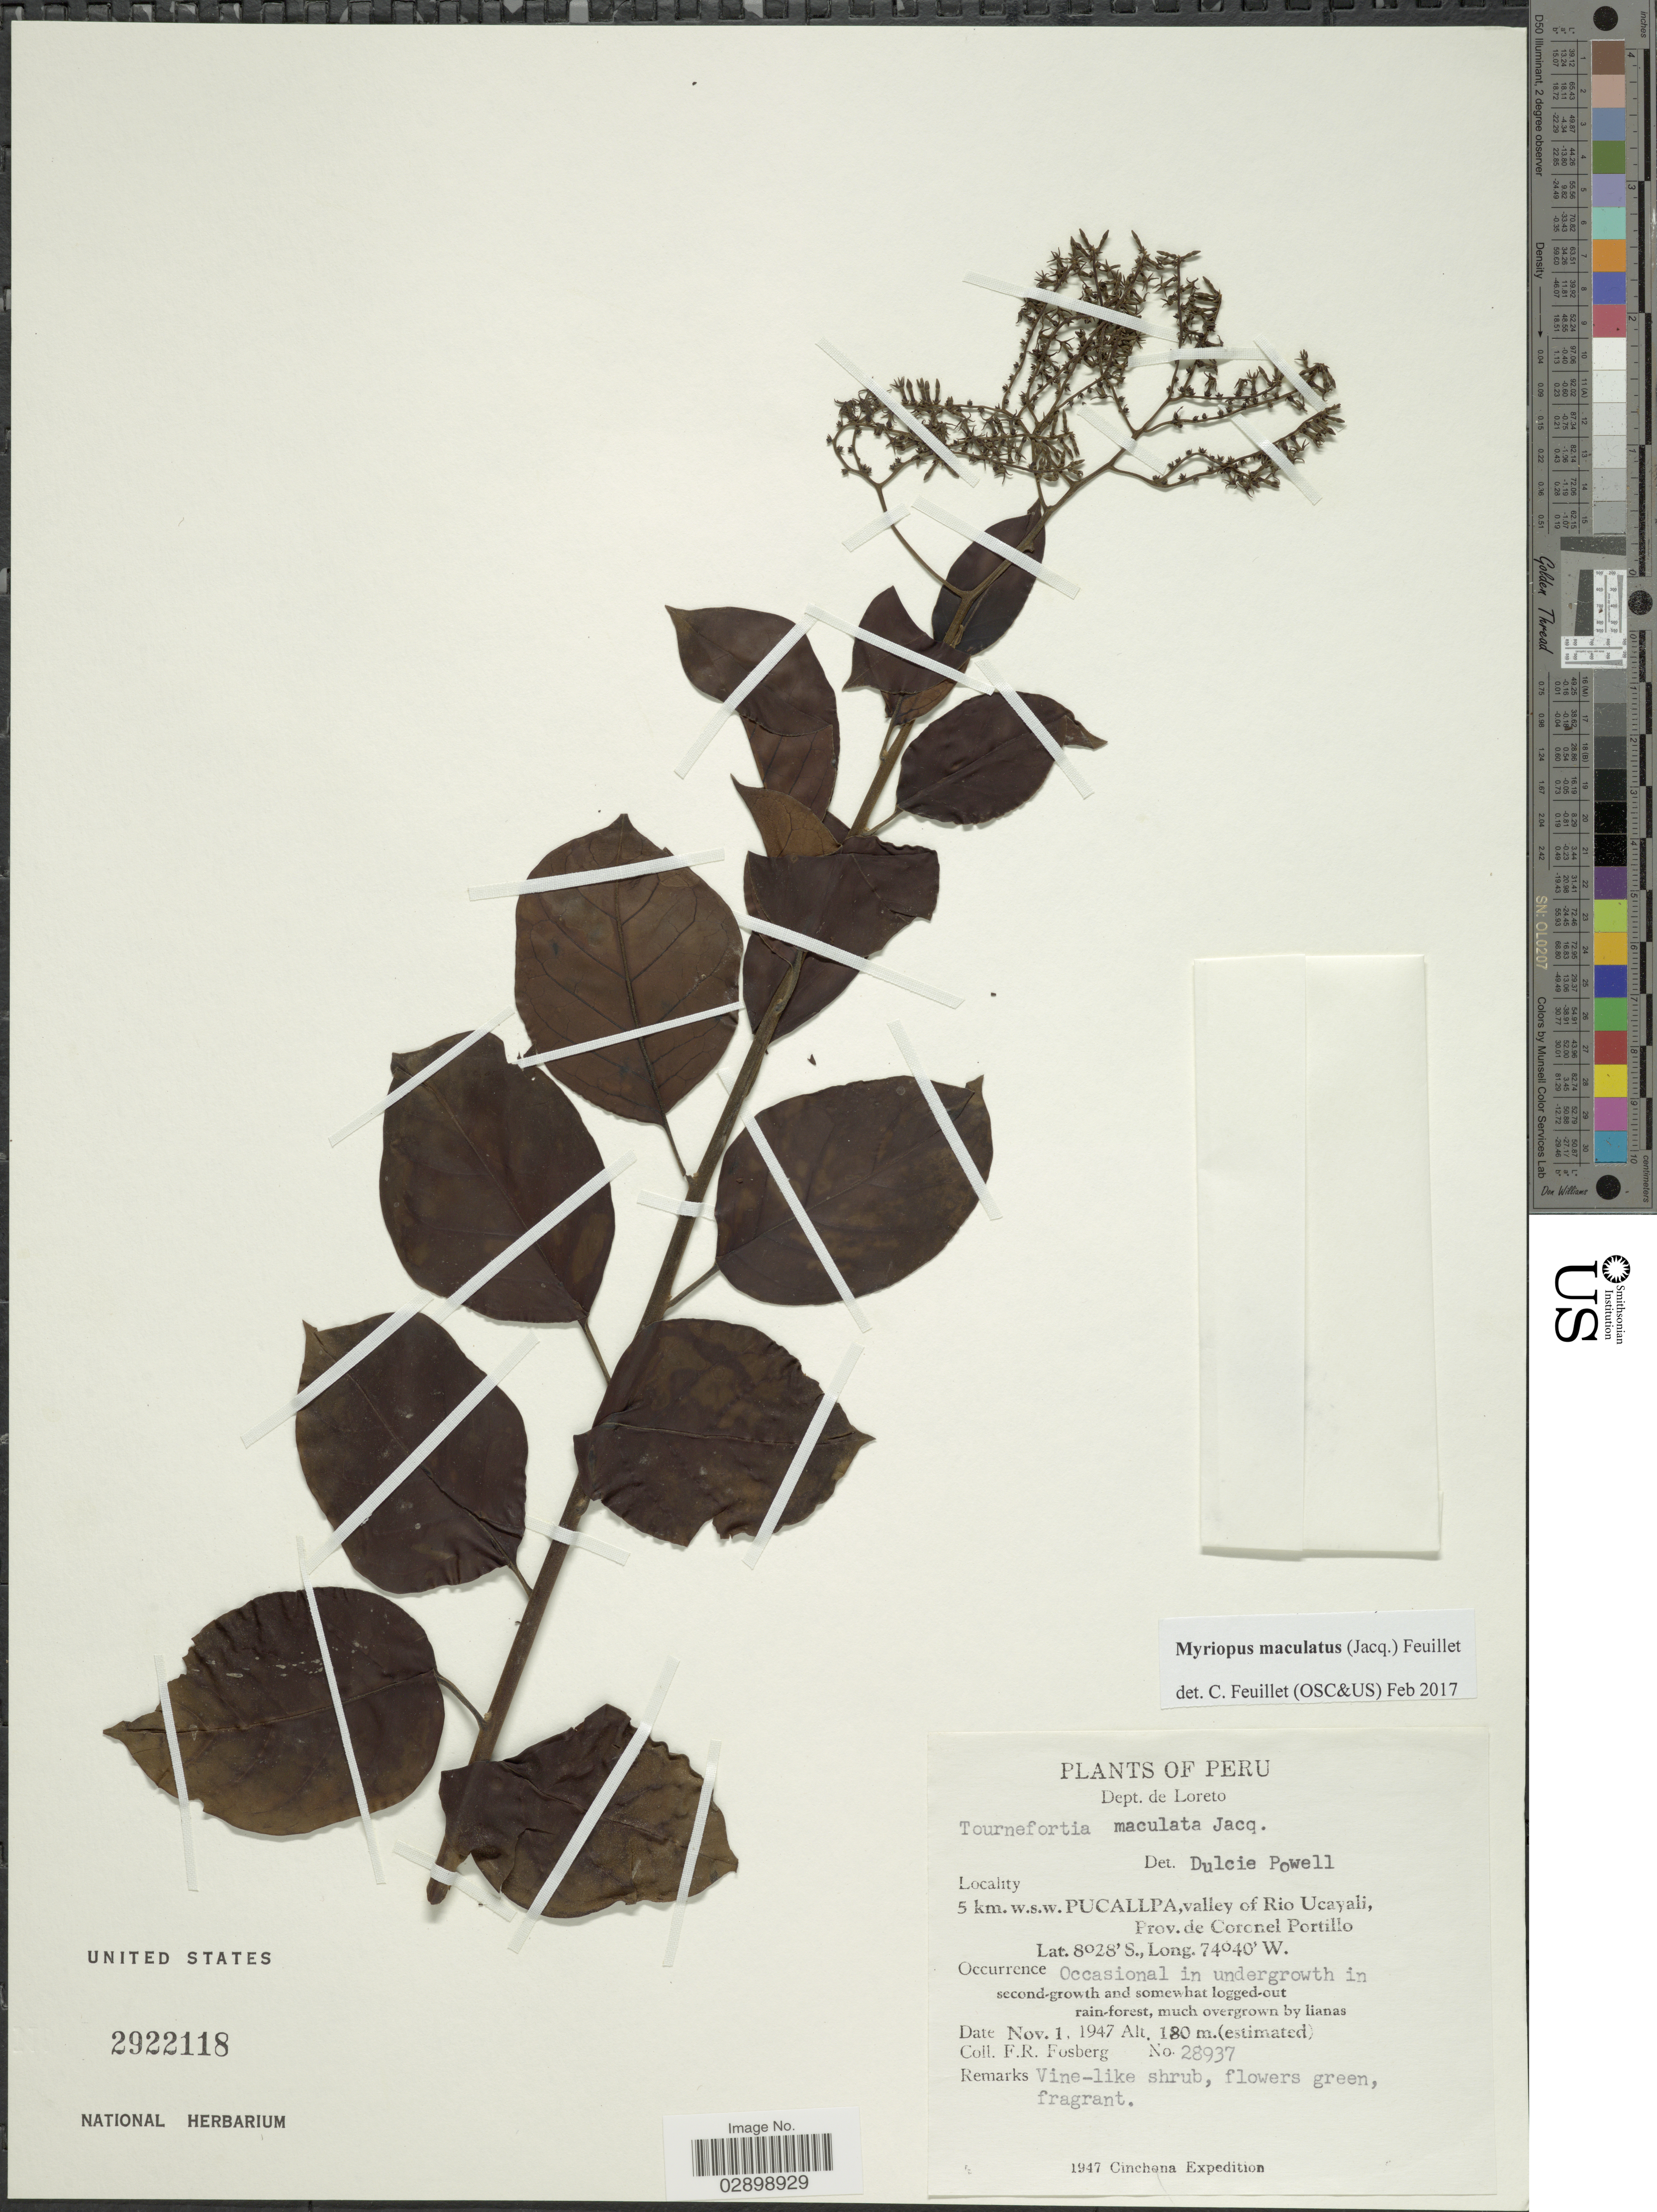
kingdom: Plantae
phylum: Tracheophyta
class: Magnoliopsida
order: Boraginales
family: Heliotropiaceae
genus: Myriopus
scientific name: Myriopus maculatus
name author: (Jacq.) Feuillet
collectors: F. R. Fosberg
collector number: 28937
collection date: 1947-11-01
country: Peru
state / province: Loreto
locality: Dept. de Loreto. 5 km. w.s.w. Pucallpa, valley of Rio Ucayali, Prov. de Coronel Portillo.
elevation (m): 180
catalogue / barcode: US 2922118